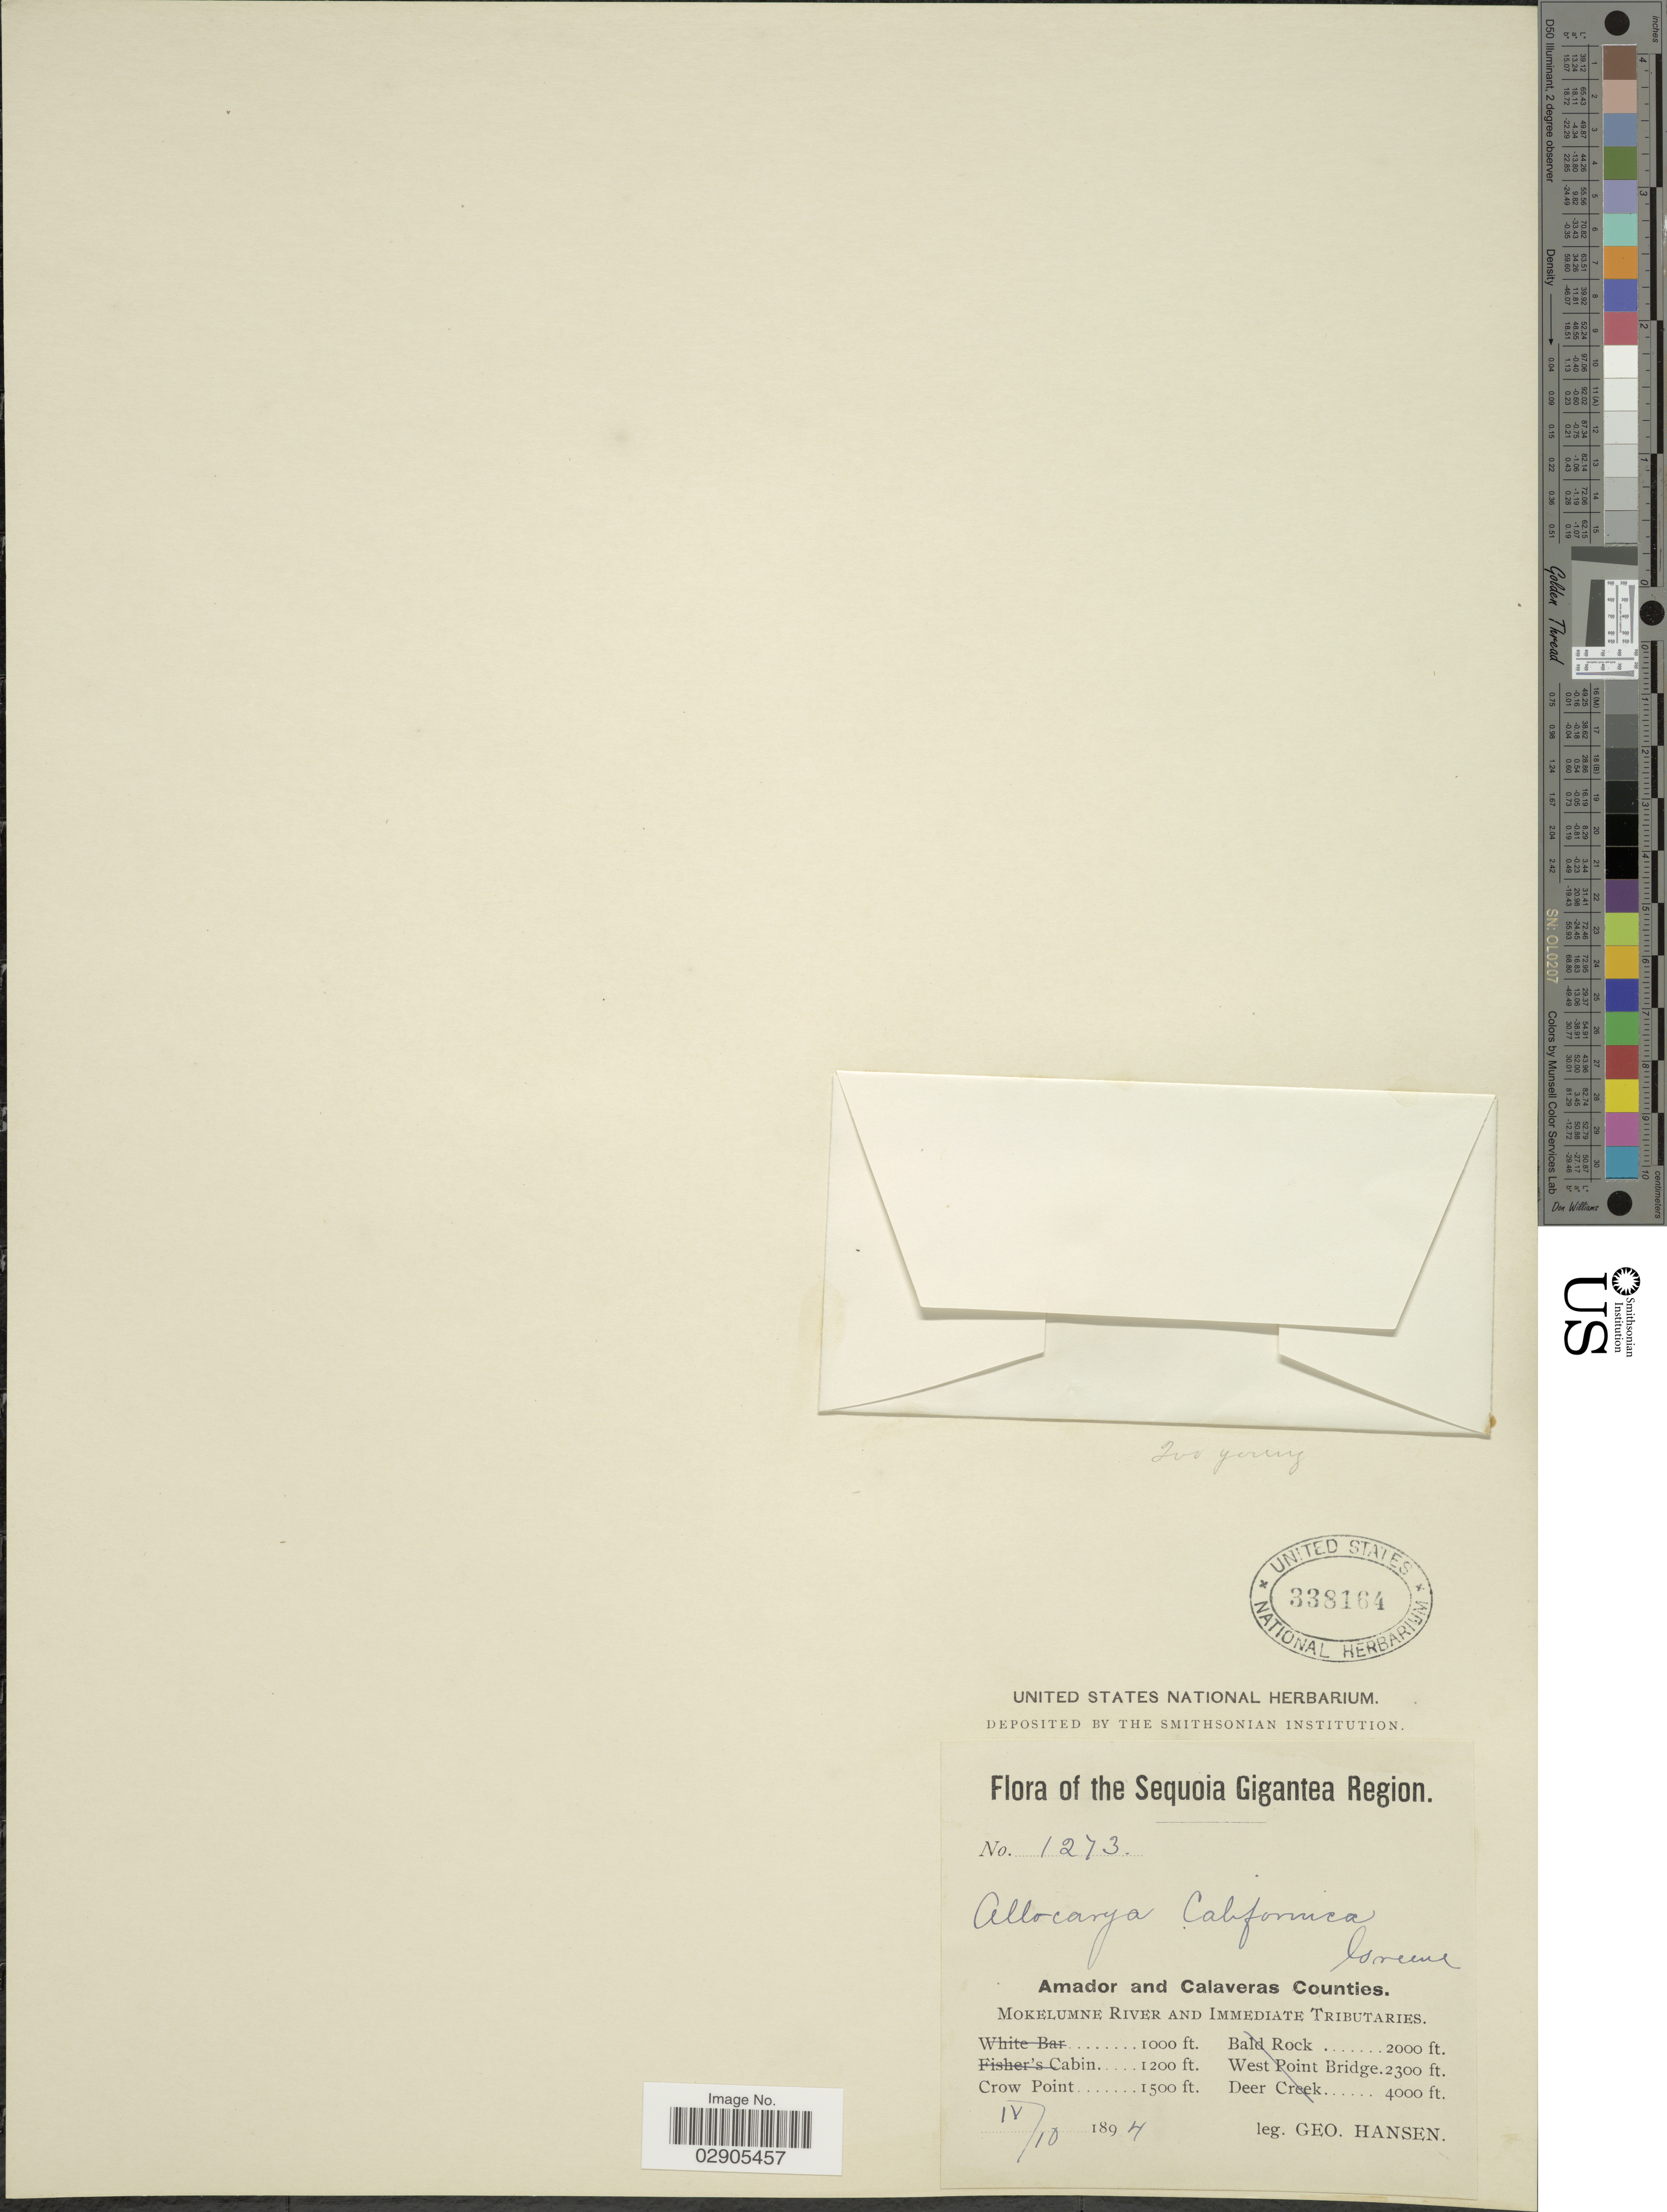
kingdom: Plantae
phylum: Tracheophyta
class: Magnoliopsida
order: Boraginales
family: Boraginaceae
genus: Allocarya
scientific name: Allocarya sp.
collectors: G. Hansen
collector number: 1273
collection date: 1894-04-10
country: United States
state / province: California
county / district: Calaveras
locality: Sequoia Gigantea Region. Amador and Calaveras Counties. Mokelumne River and Immediate Tributaries. Crow Point.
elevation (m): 457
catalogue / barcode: US 338164